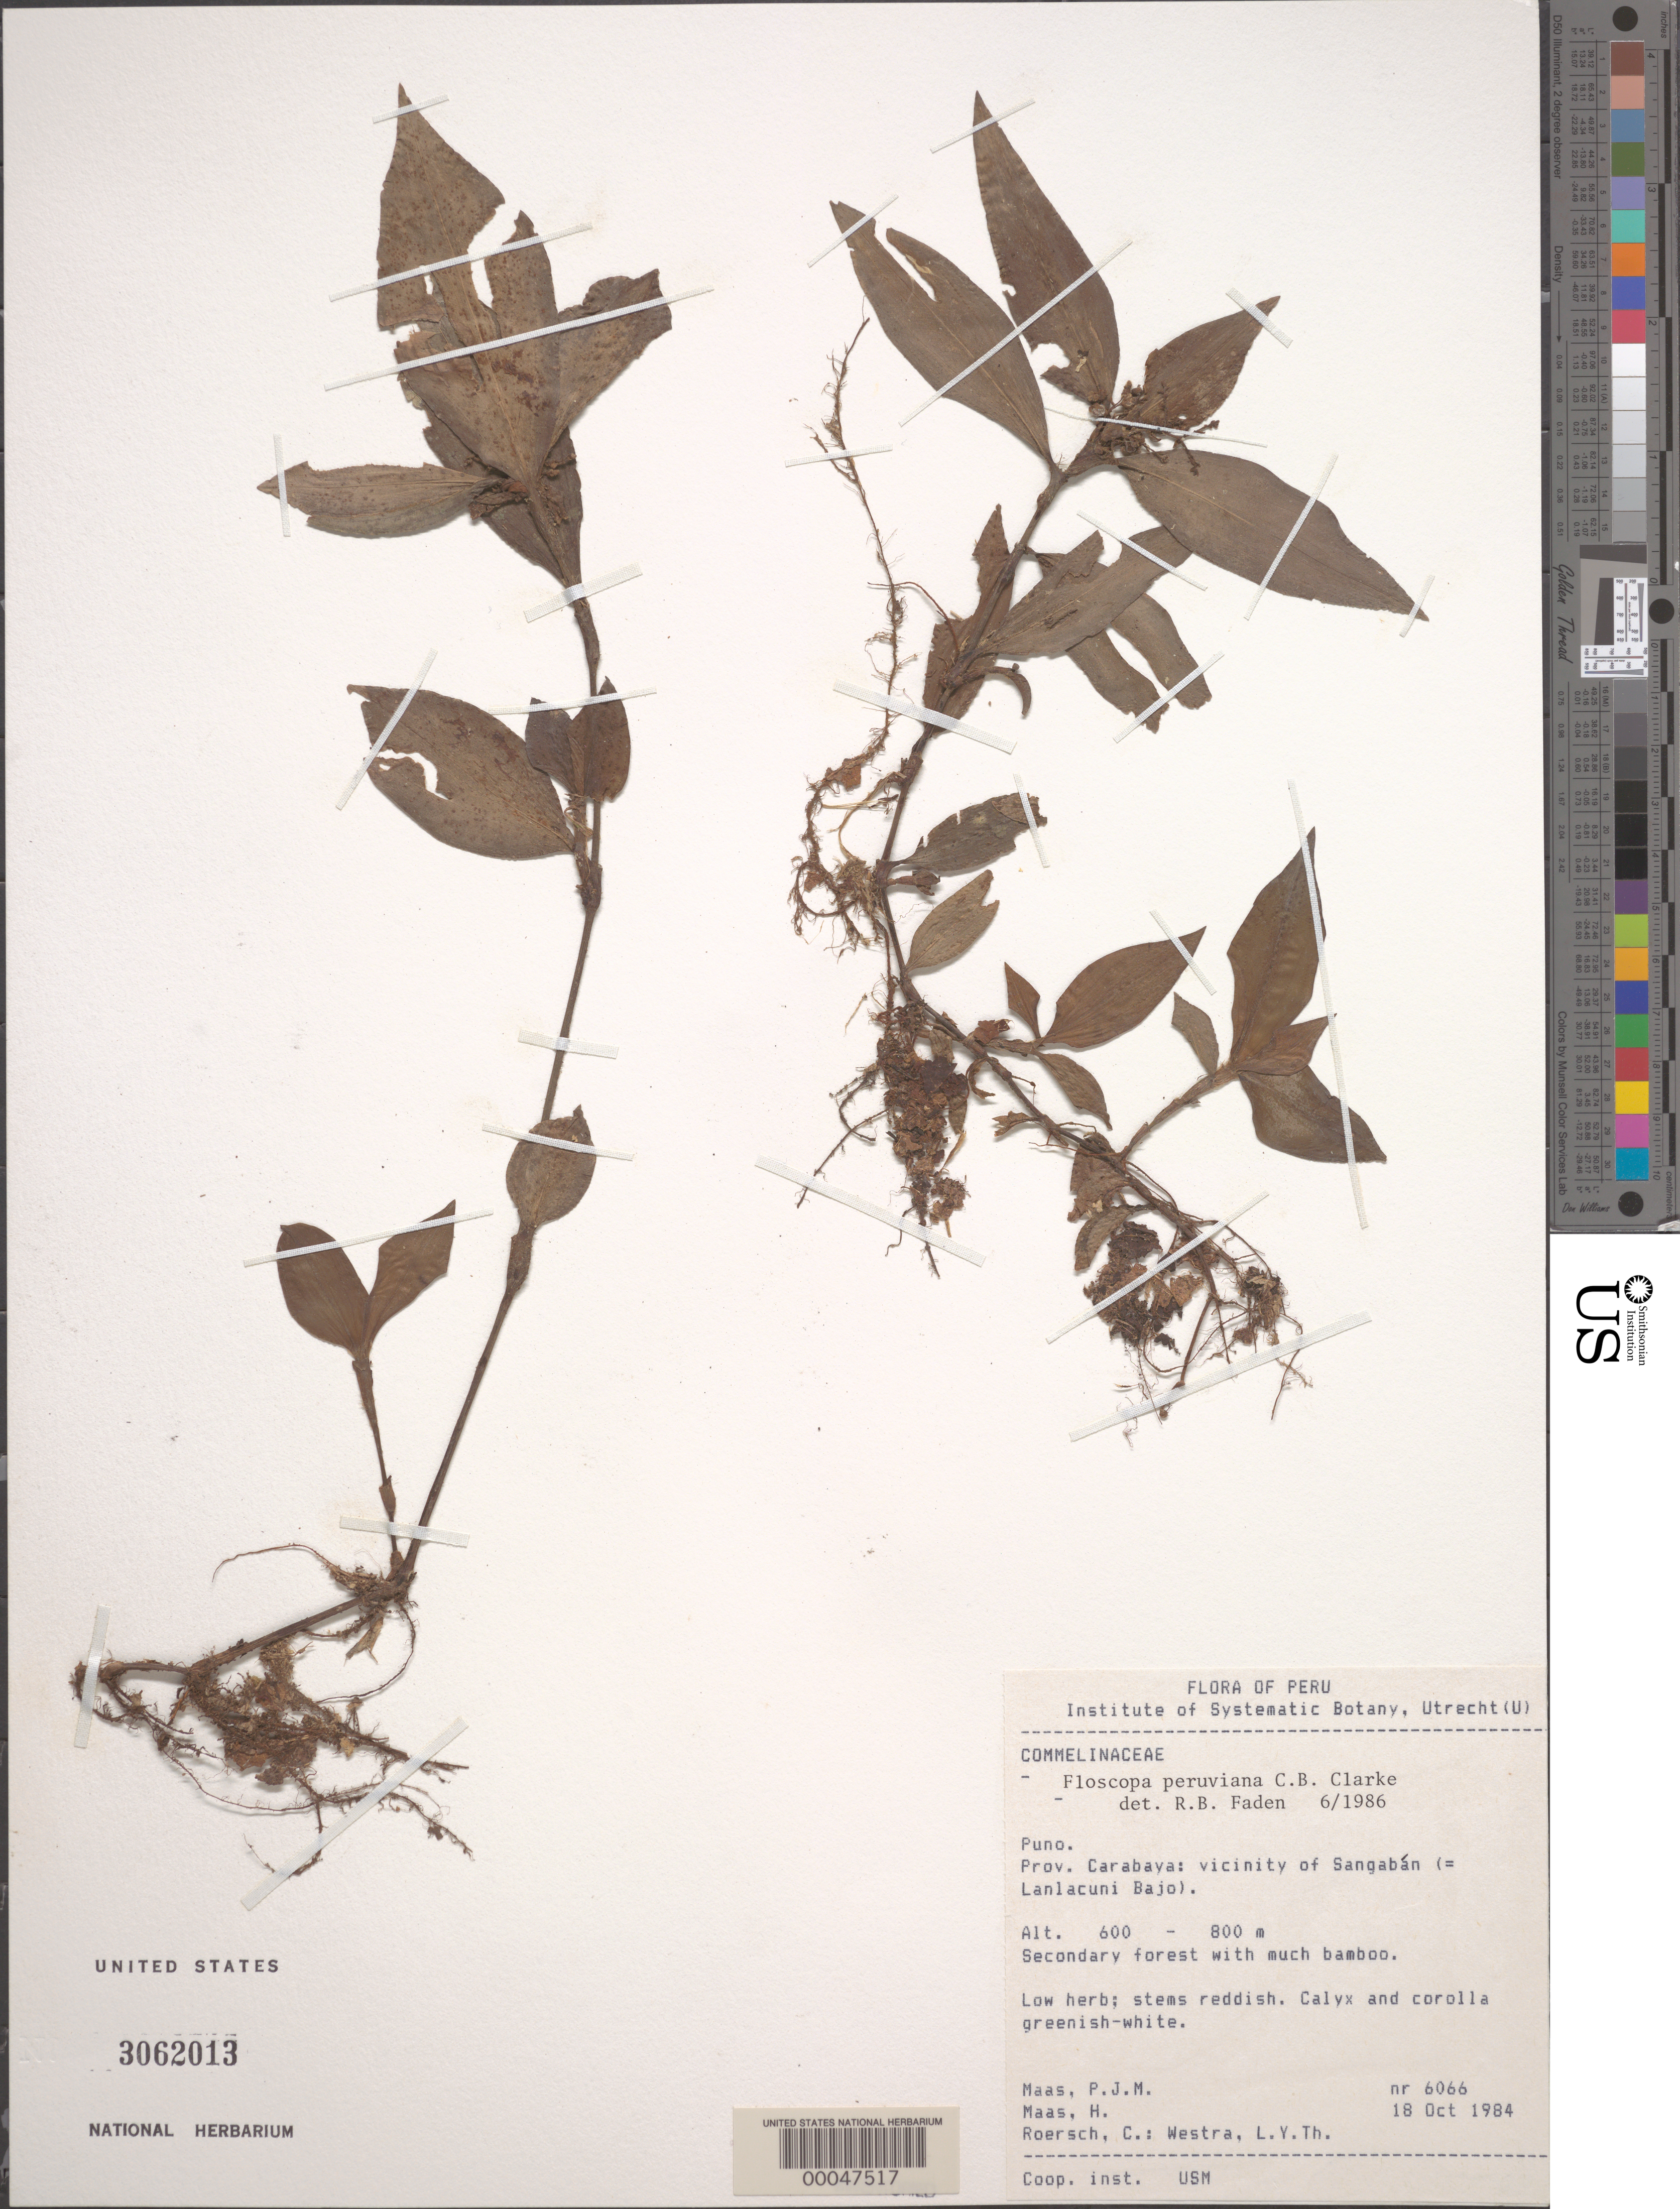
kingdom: Plantae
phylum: Tracheophyta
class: Liliopsida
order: Commelinales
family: Commelinaceae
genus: Floscopa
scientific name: Floscopa peruviana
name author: Hassk. ex C.B. Clarke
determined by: Faden, Robert B., (US), Smithsonian Institution - National Museum of Natural History (UNITED STATES)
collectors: P. Maas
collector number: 6066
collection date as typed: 18 Oct 1984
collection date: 1984-10-18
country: Peru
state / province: Puno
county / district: Carabaya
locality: Near sangaban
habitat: Secondary forest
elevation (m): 600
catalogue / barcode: US 3062013